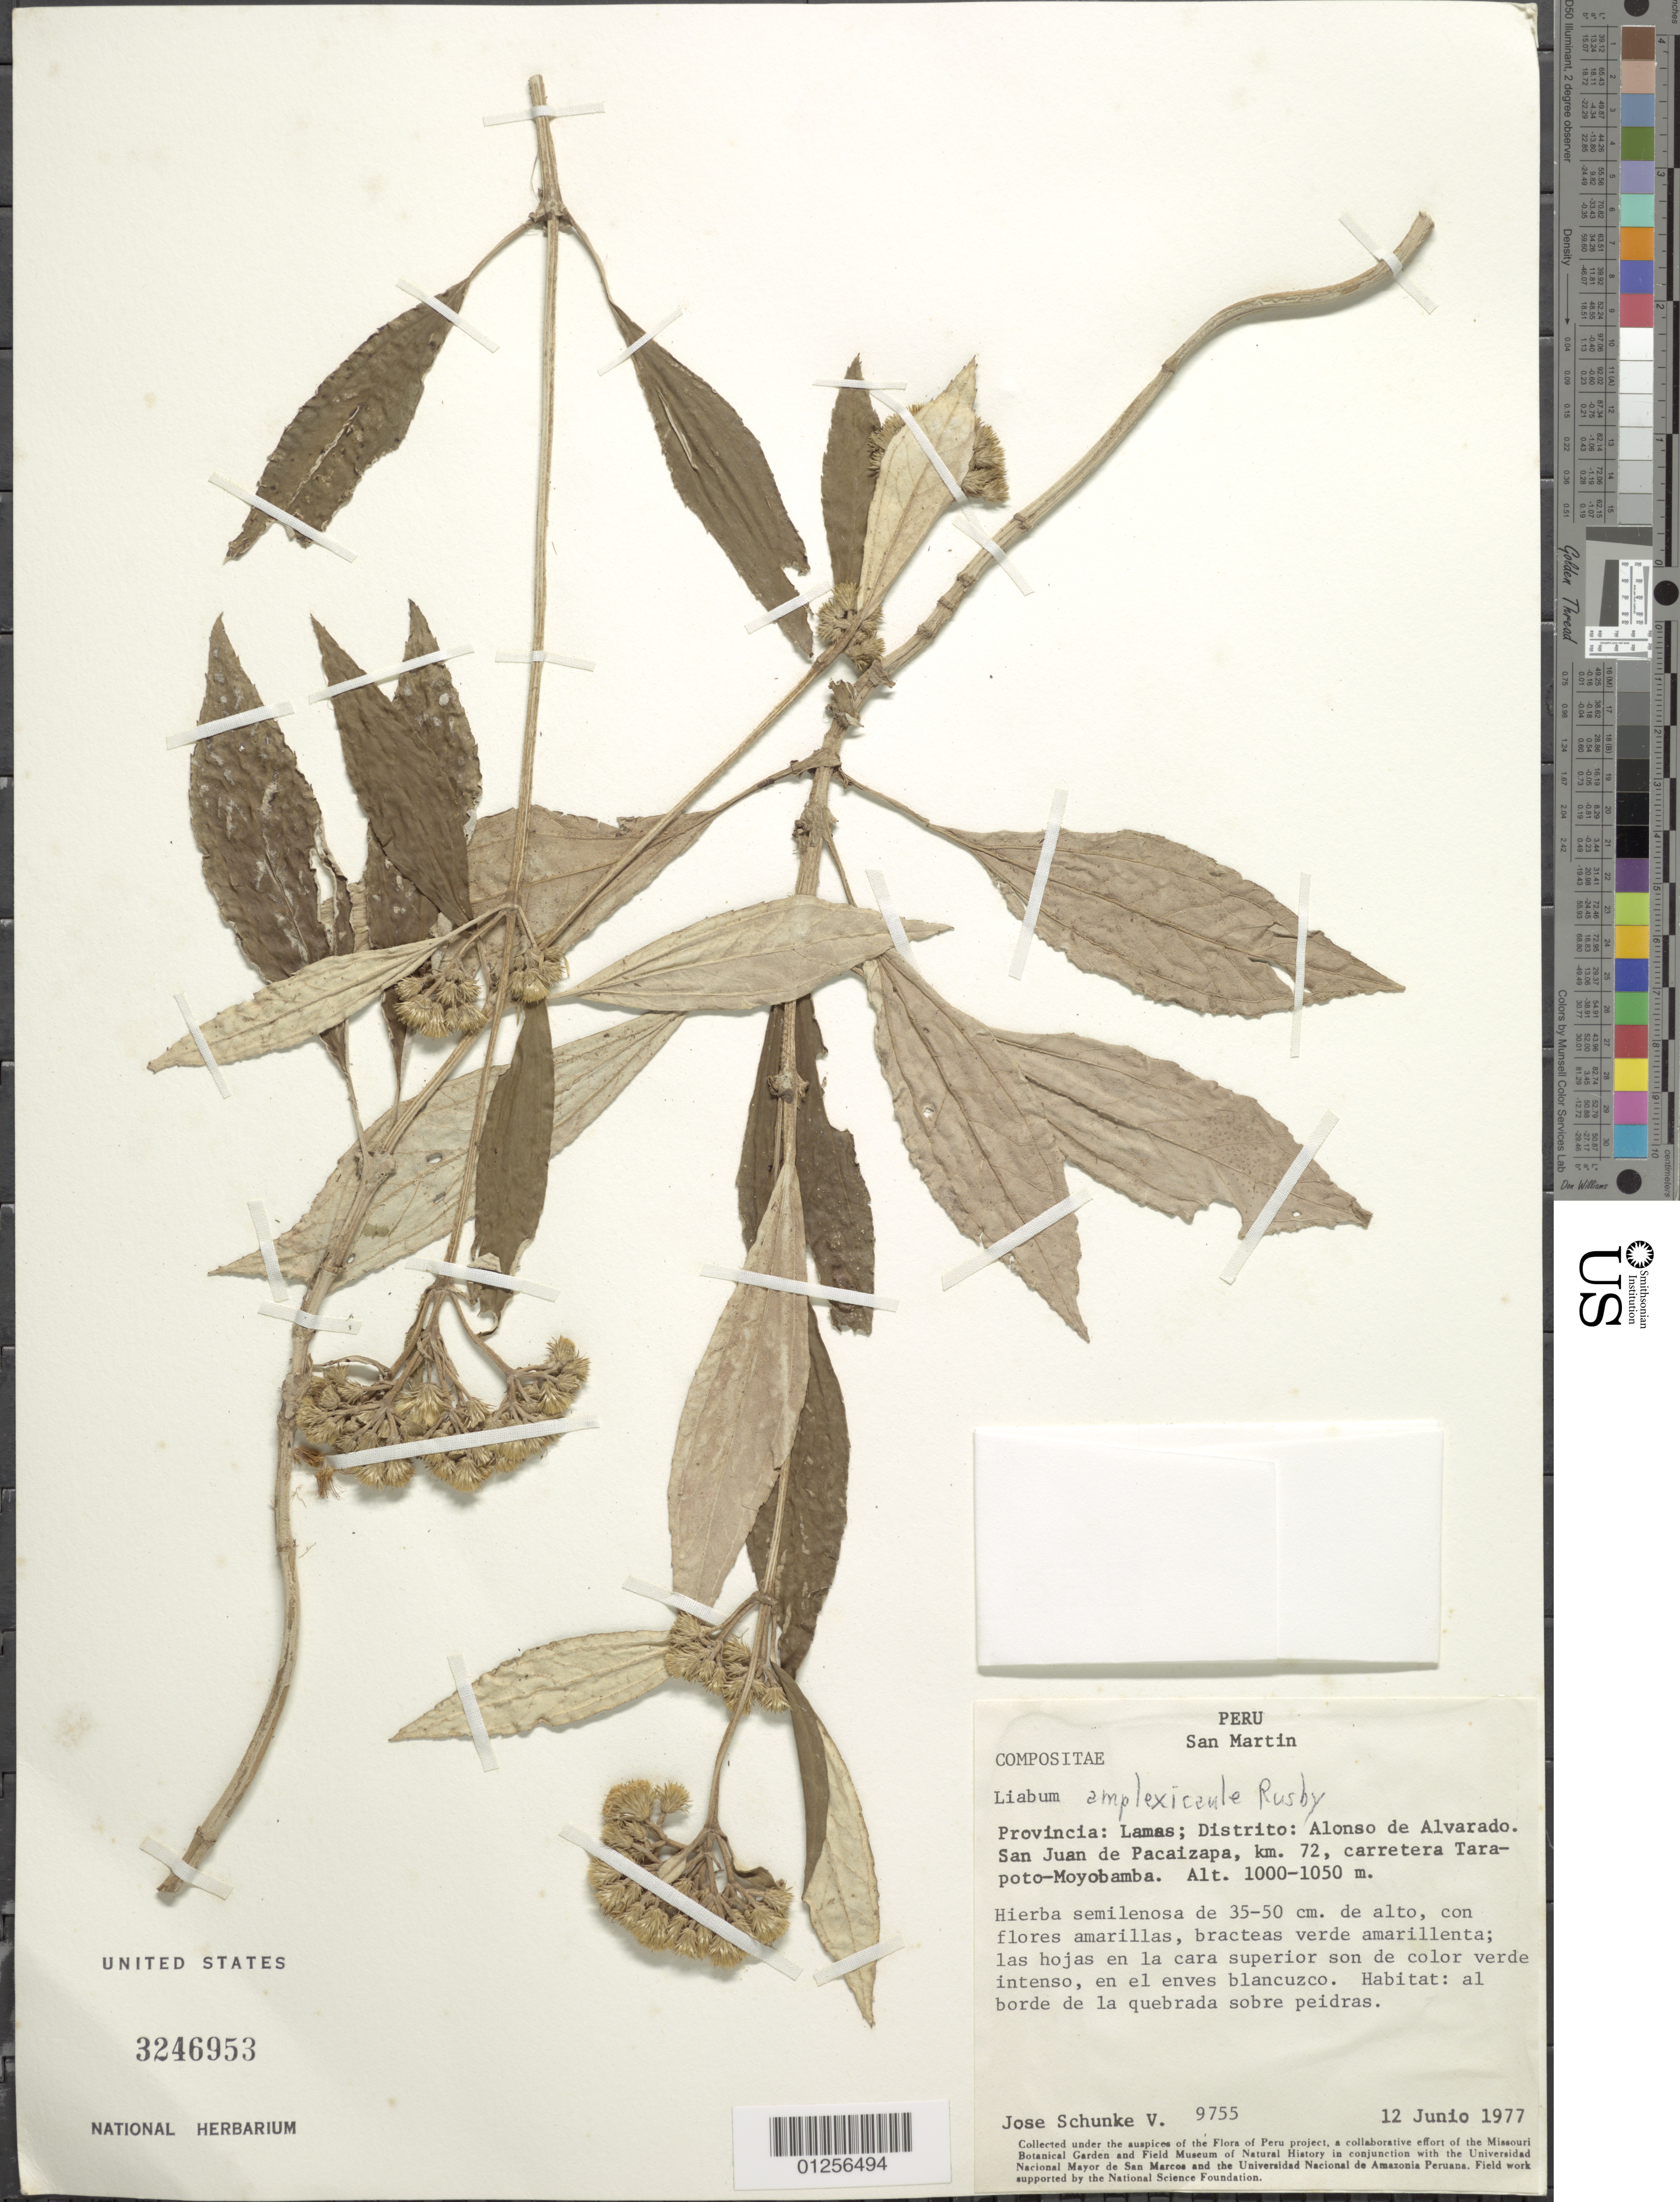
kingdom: Plantae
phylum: Tracheophyta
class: Magnoliopsida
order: Asterales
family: Asteraceae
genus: Liabum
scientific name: Liabum amplexicaule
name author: Poepp. & Endl.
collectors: J. Schunke Vigo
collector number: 9755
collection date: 1977-06-12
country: Peru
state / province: San Martín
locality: San Martin. Provincia: Lamas; Distrito; Alonso de Alvarado. San Juan de Pacaizapa, km. 72, carretera Tarapoto-Moyobamba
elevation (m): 1000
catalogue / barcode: US 3246953